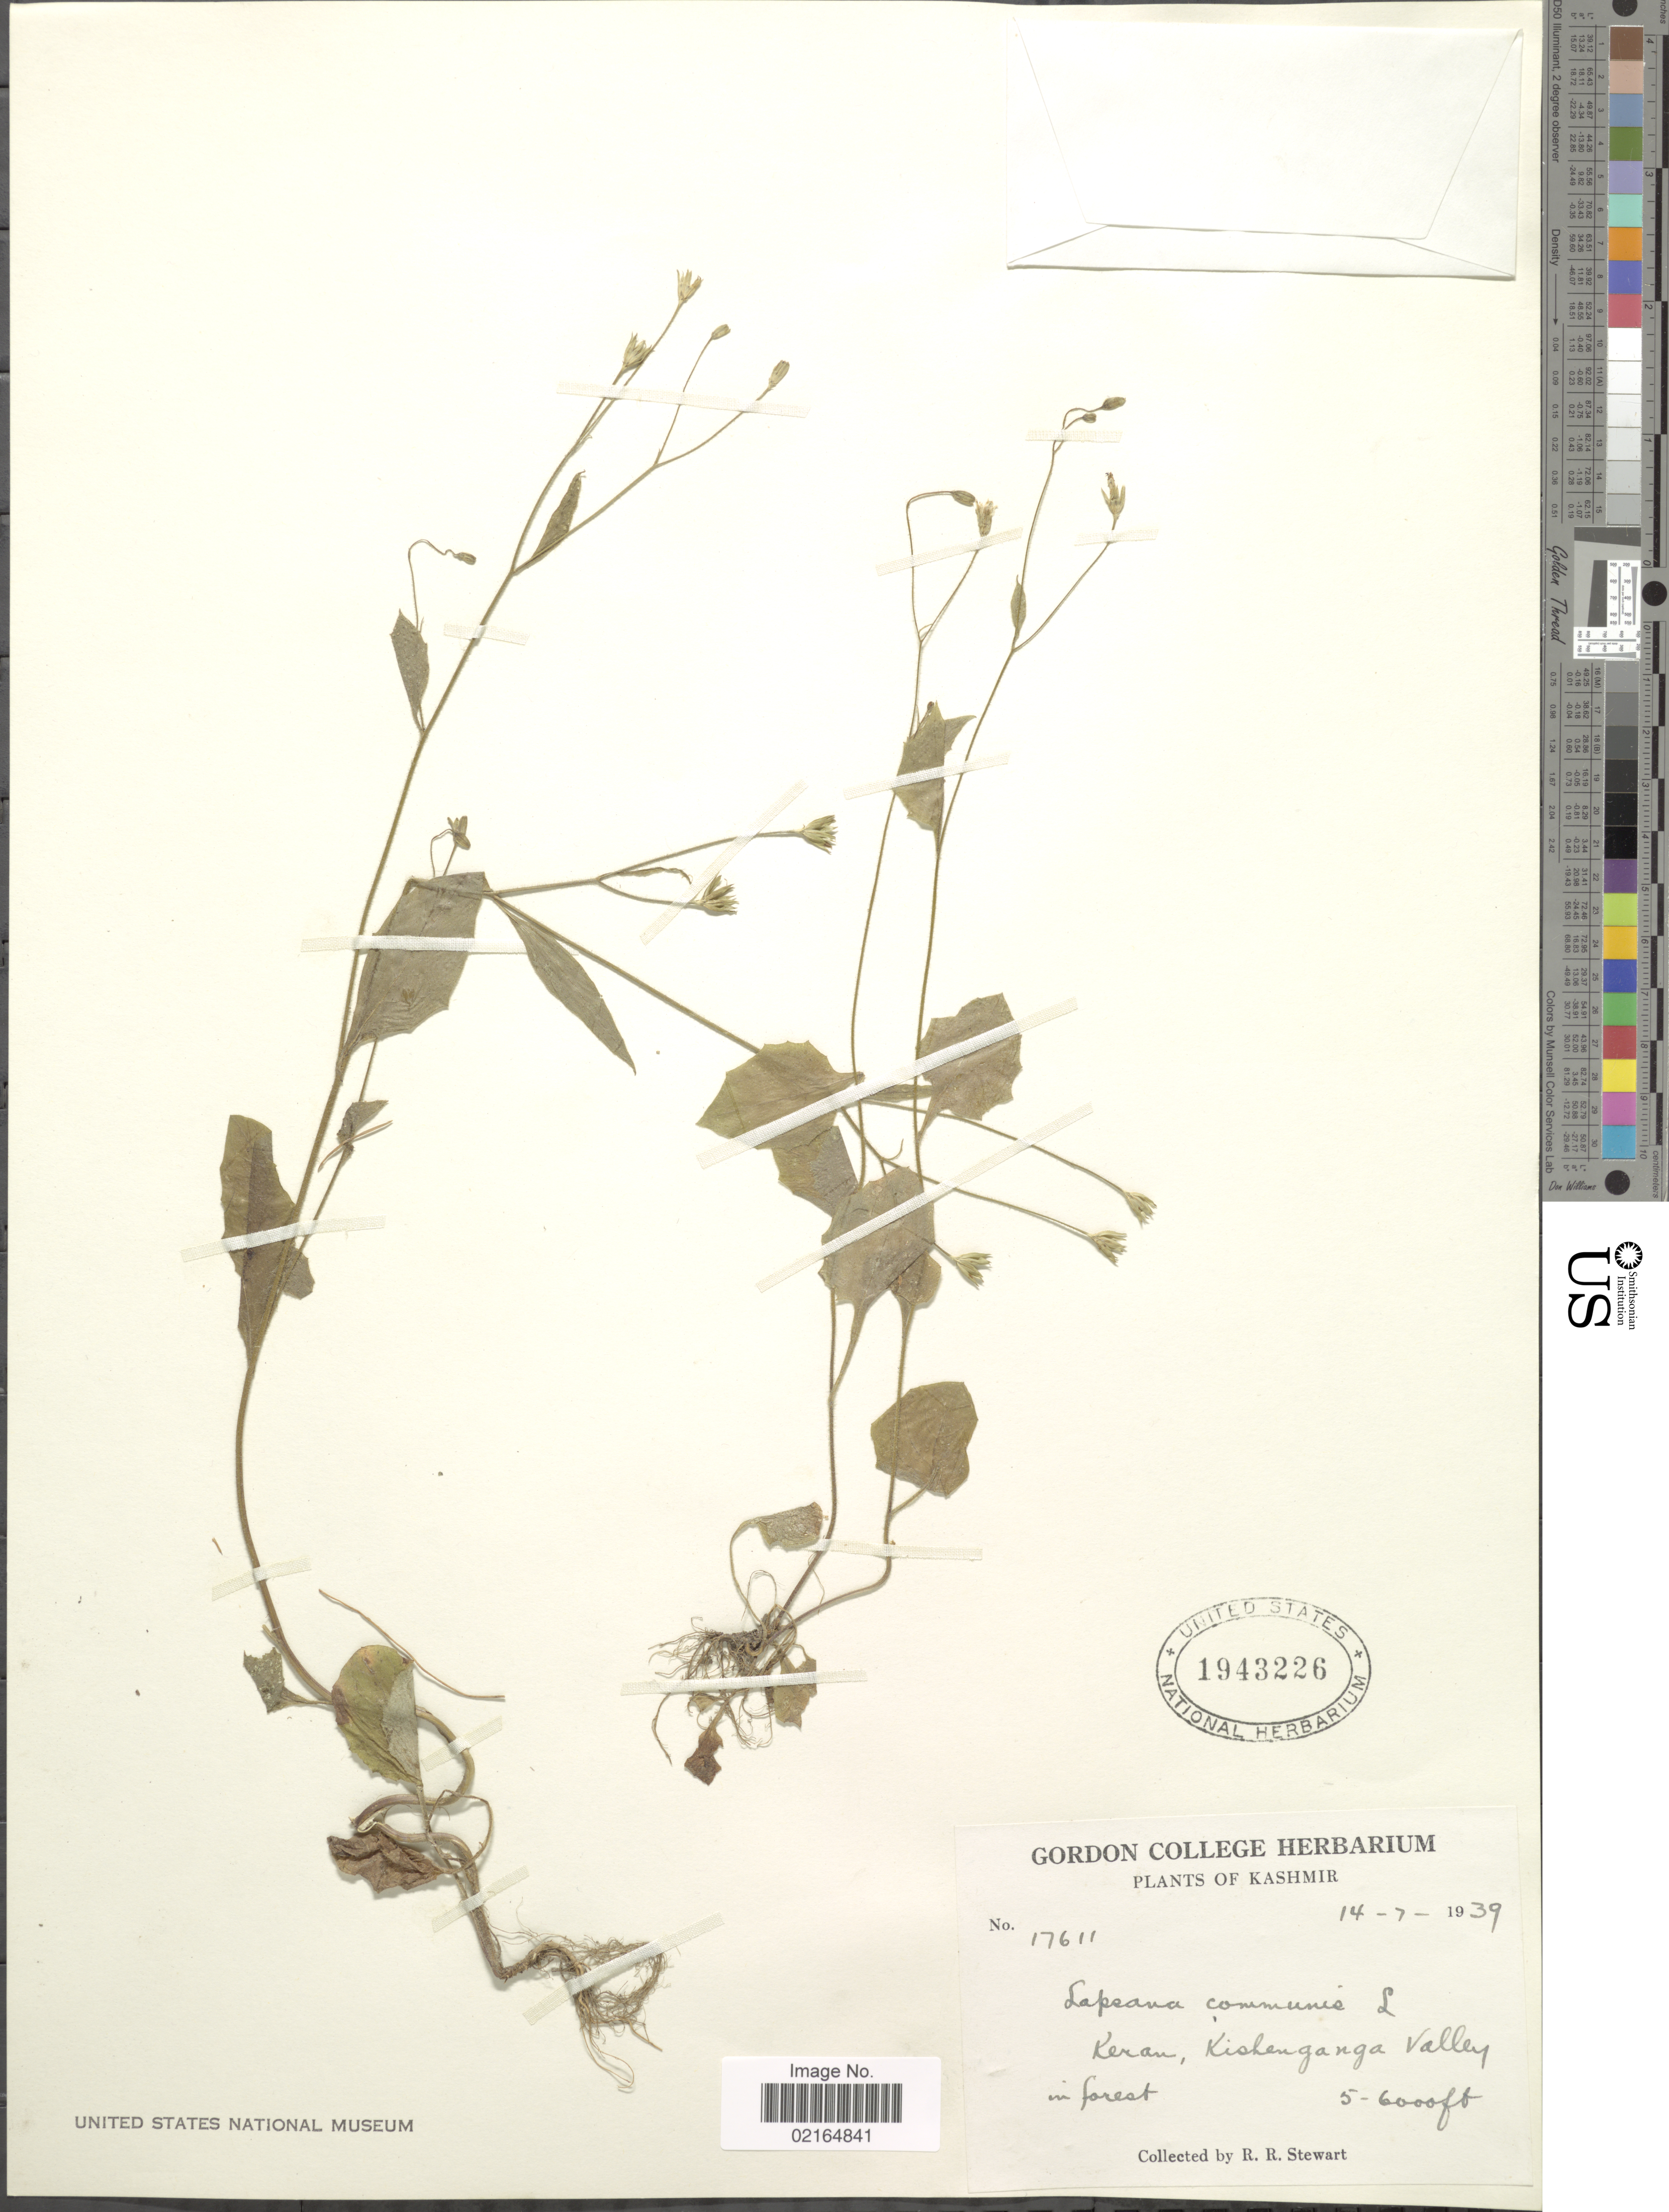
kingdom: Plantae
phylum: Tracheophyta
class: Magnoliopsida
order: Asterales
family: Asteraceae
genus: Lapsana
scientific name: Lapsana communis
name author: L.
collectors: R. R. Stewart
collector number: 17611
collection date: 1939-07-14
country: India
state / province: Jammu and Kashmir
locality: Kahmir, Keran, Kishenganga Valley. in forest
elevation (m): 1524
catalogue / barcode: US 1943226